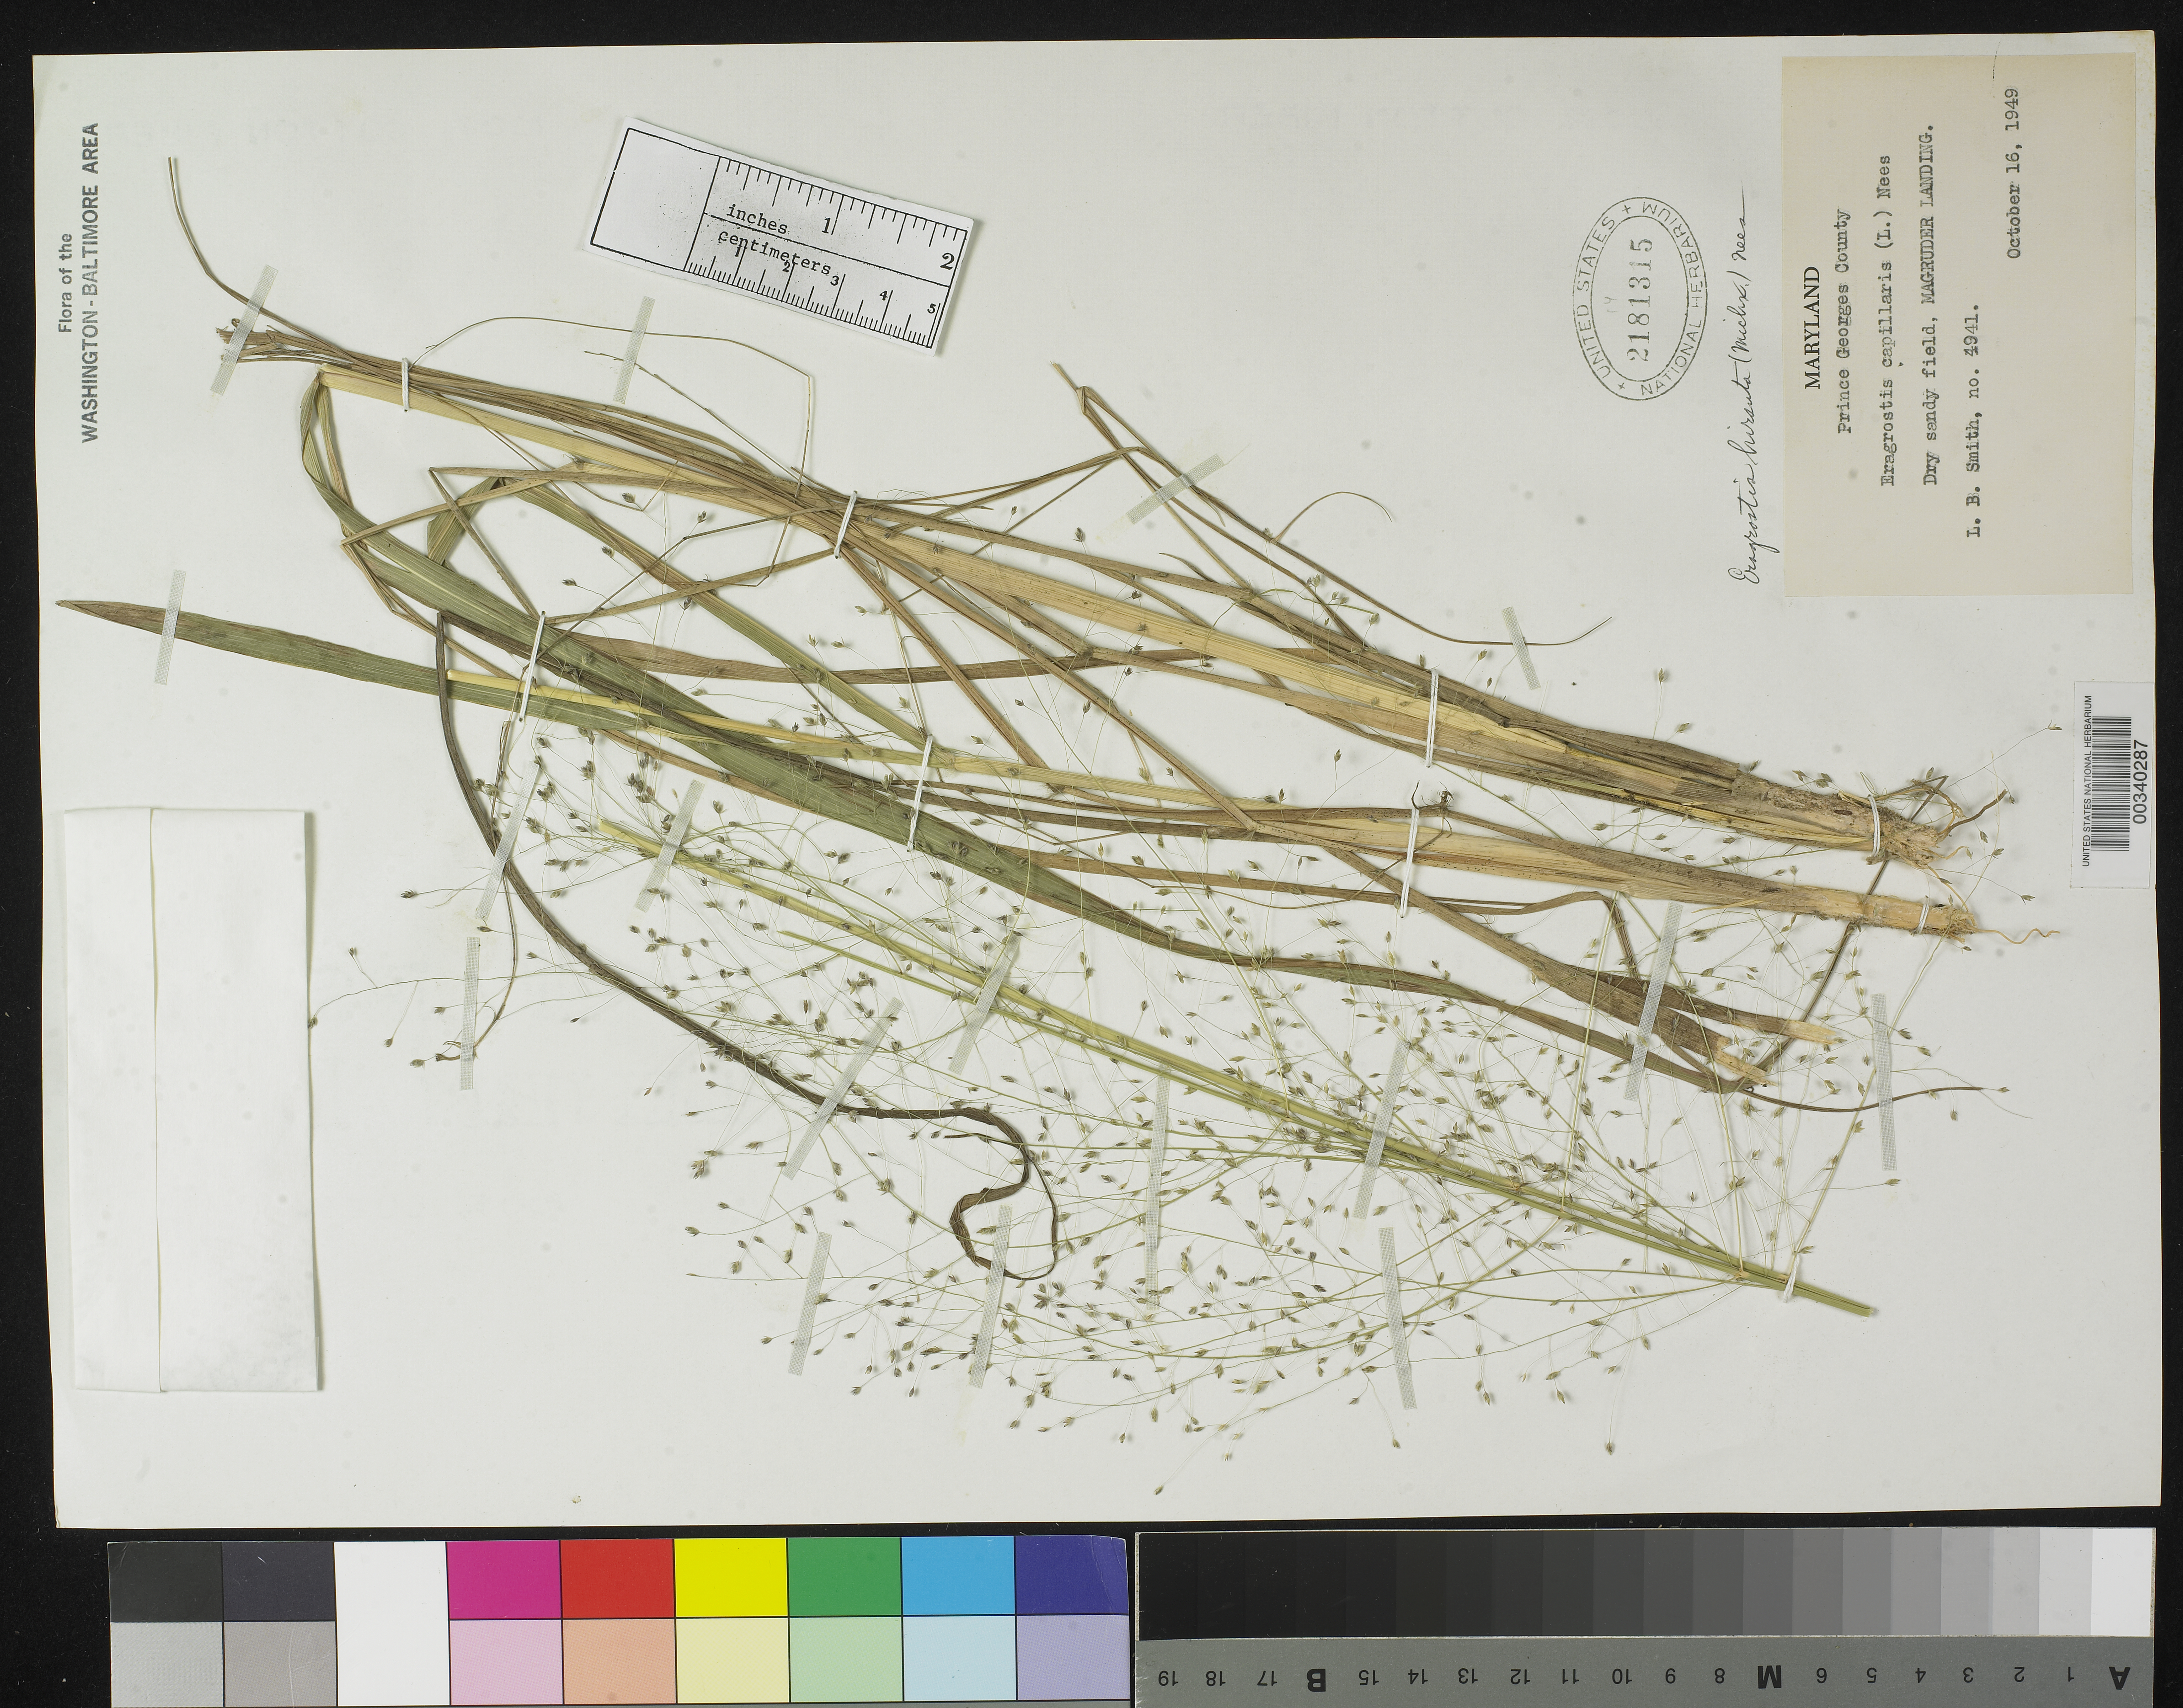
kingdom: Plantae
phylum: Tracheophyta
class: Liliopsida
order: Poales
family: Poaceae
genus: Eragrostis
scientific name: Eragrostis hirsuta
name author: (Michx.) Nees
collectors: L. Smith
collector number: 4941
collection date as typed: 16 Oct 1949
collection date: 1949-10-16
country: United States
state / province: Maryland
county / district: Prince George's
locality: Magruder Landing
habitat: Dry sandy field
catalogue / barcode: US 2181315